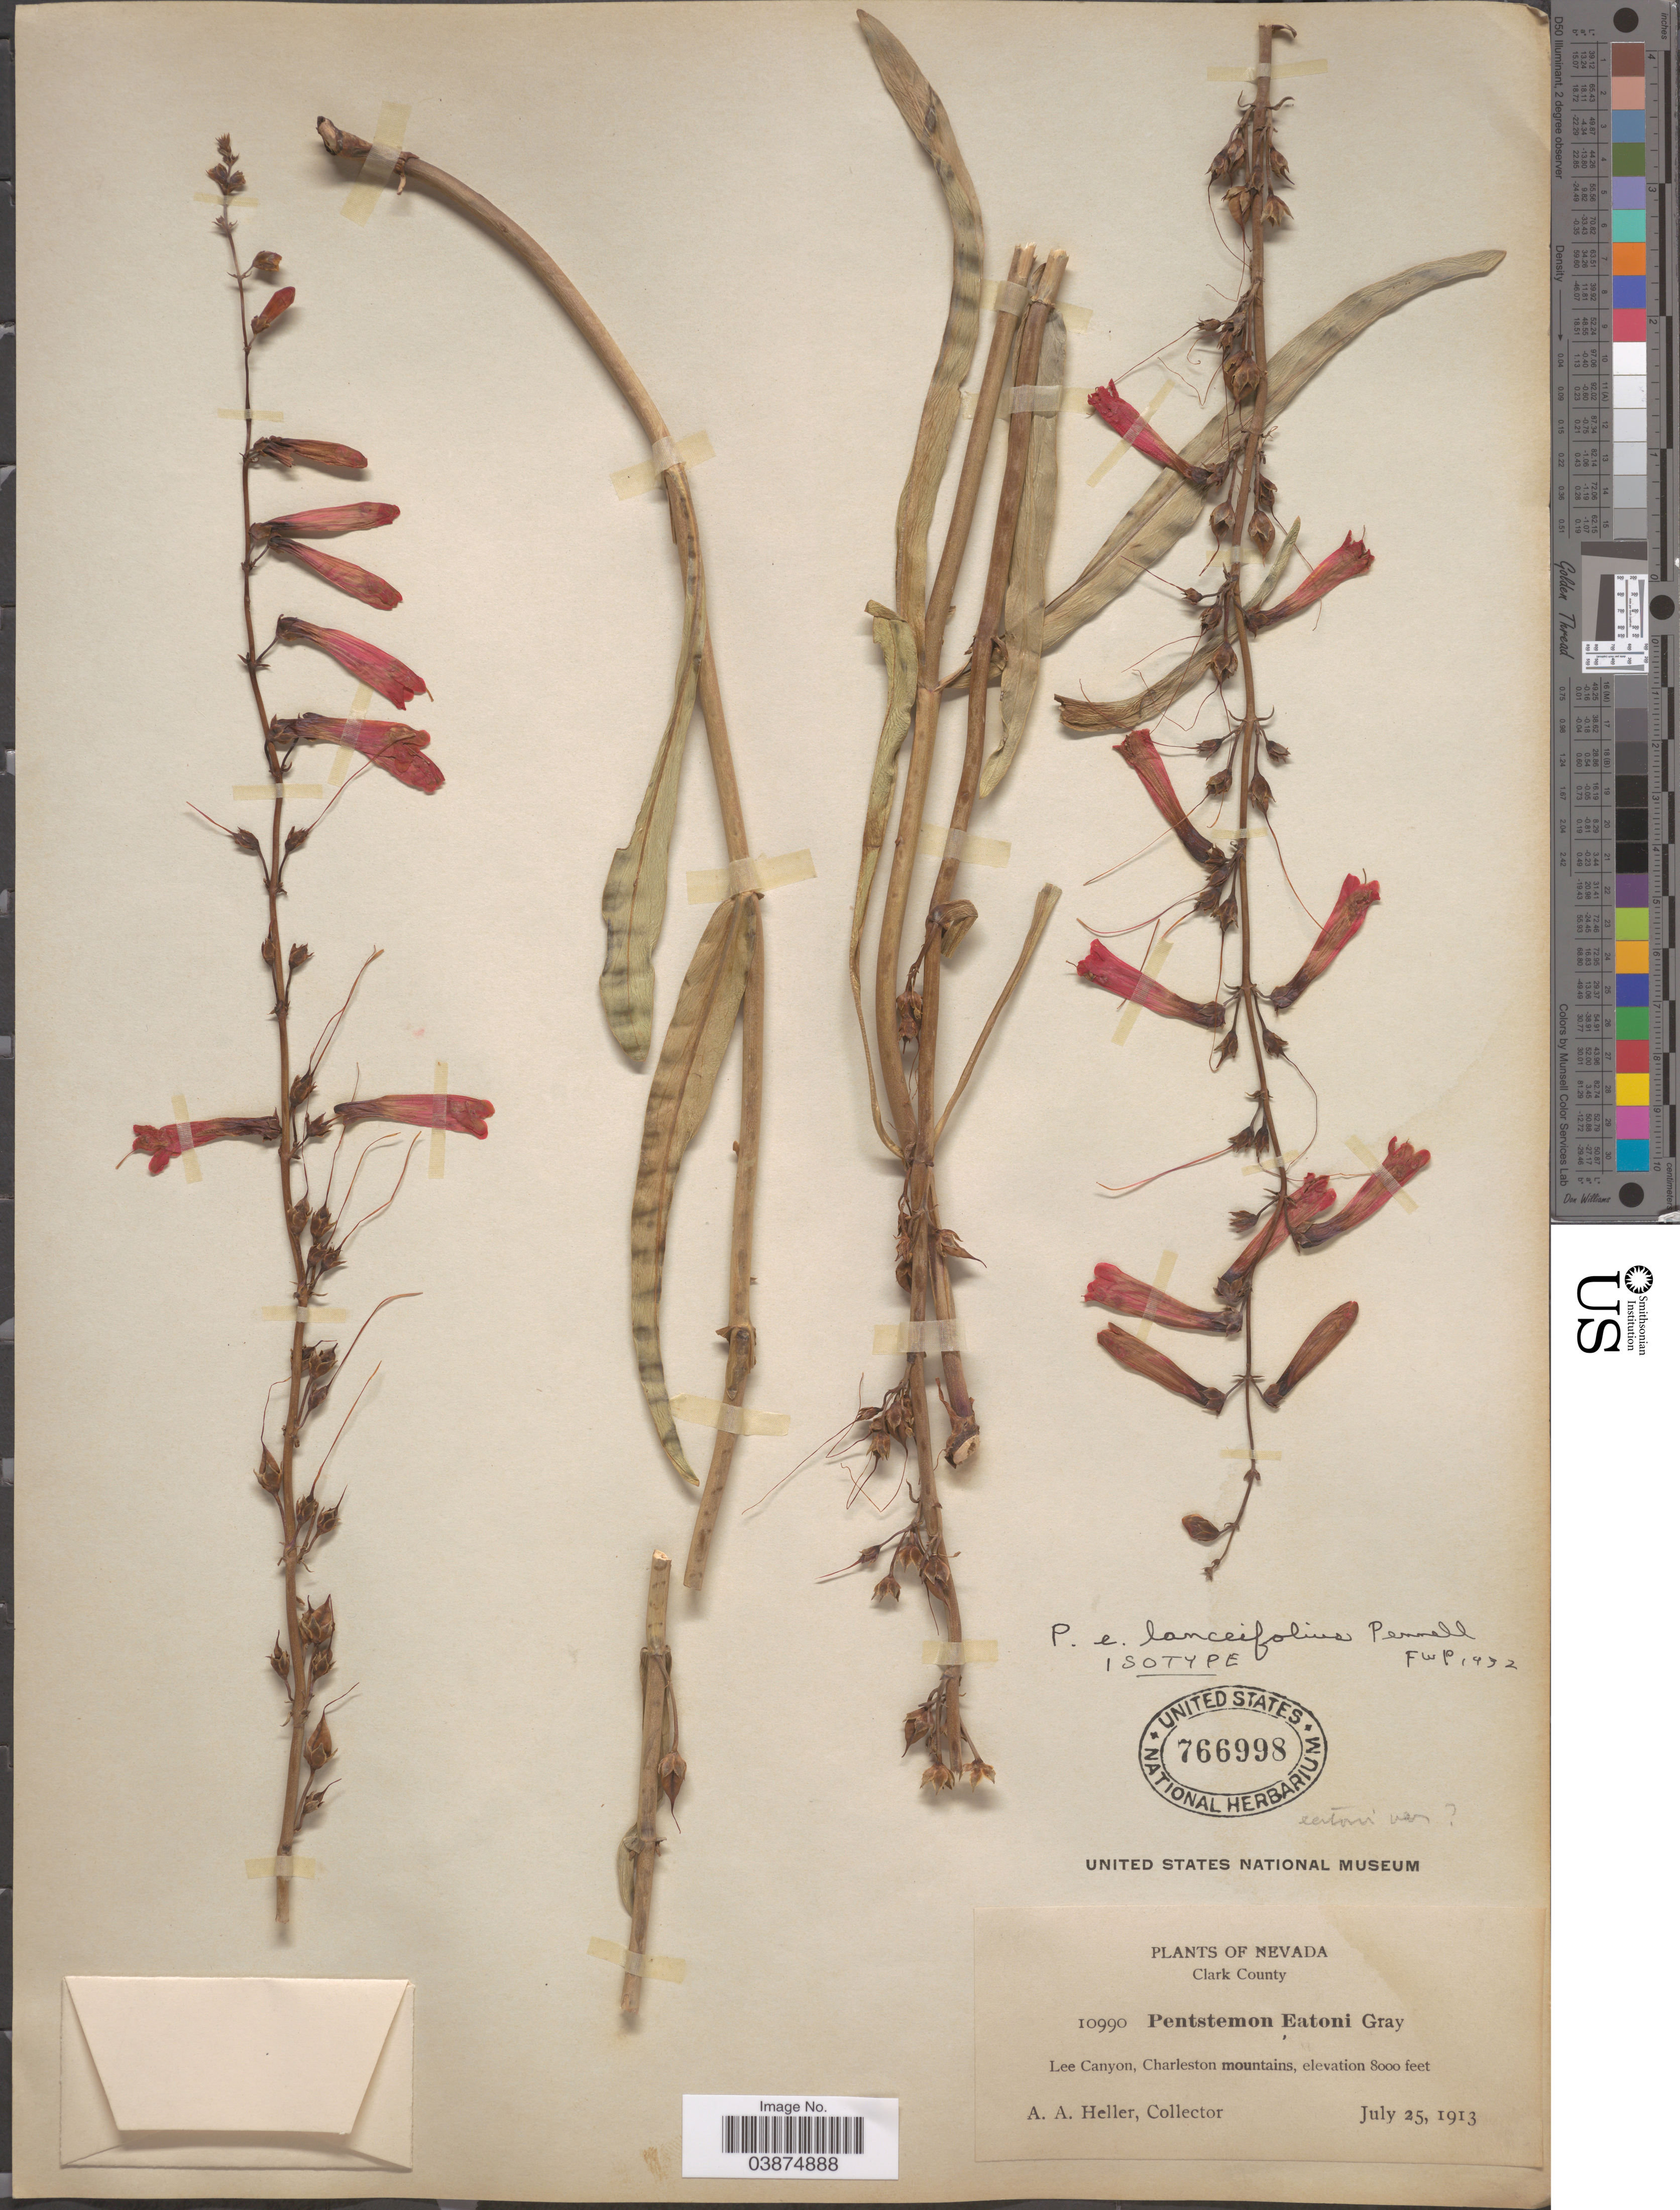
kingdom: Plantae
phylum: Tracheophyta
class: Magnoliopsida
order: Lamiales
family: Plantaginaceae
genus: Penstemon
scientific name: Penstemon eatonii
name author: A. Gray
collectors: A. A. Heller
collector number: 10990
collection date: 1913-07-25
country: United States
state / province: Nevada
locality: Clark County. Lee Canyon, Charleston mountains.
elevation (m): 2438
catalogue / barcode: US 766998